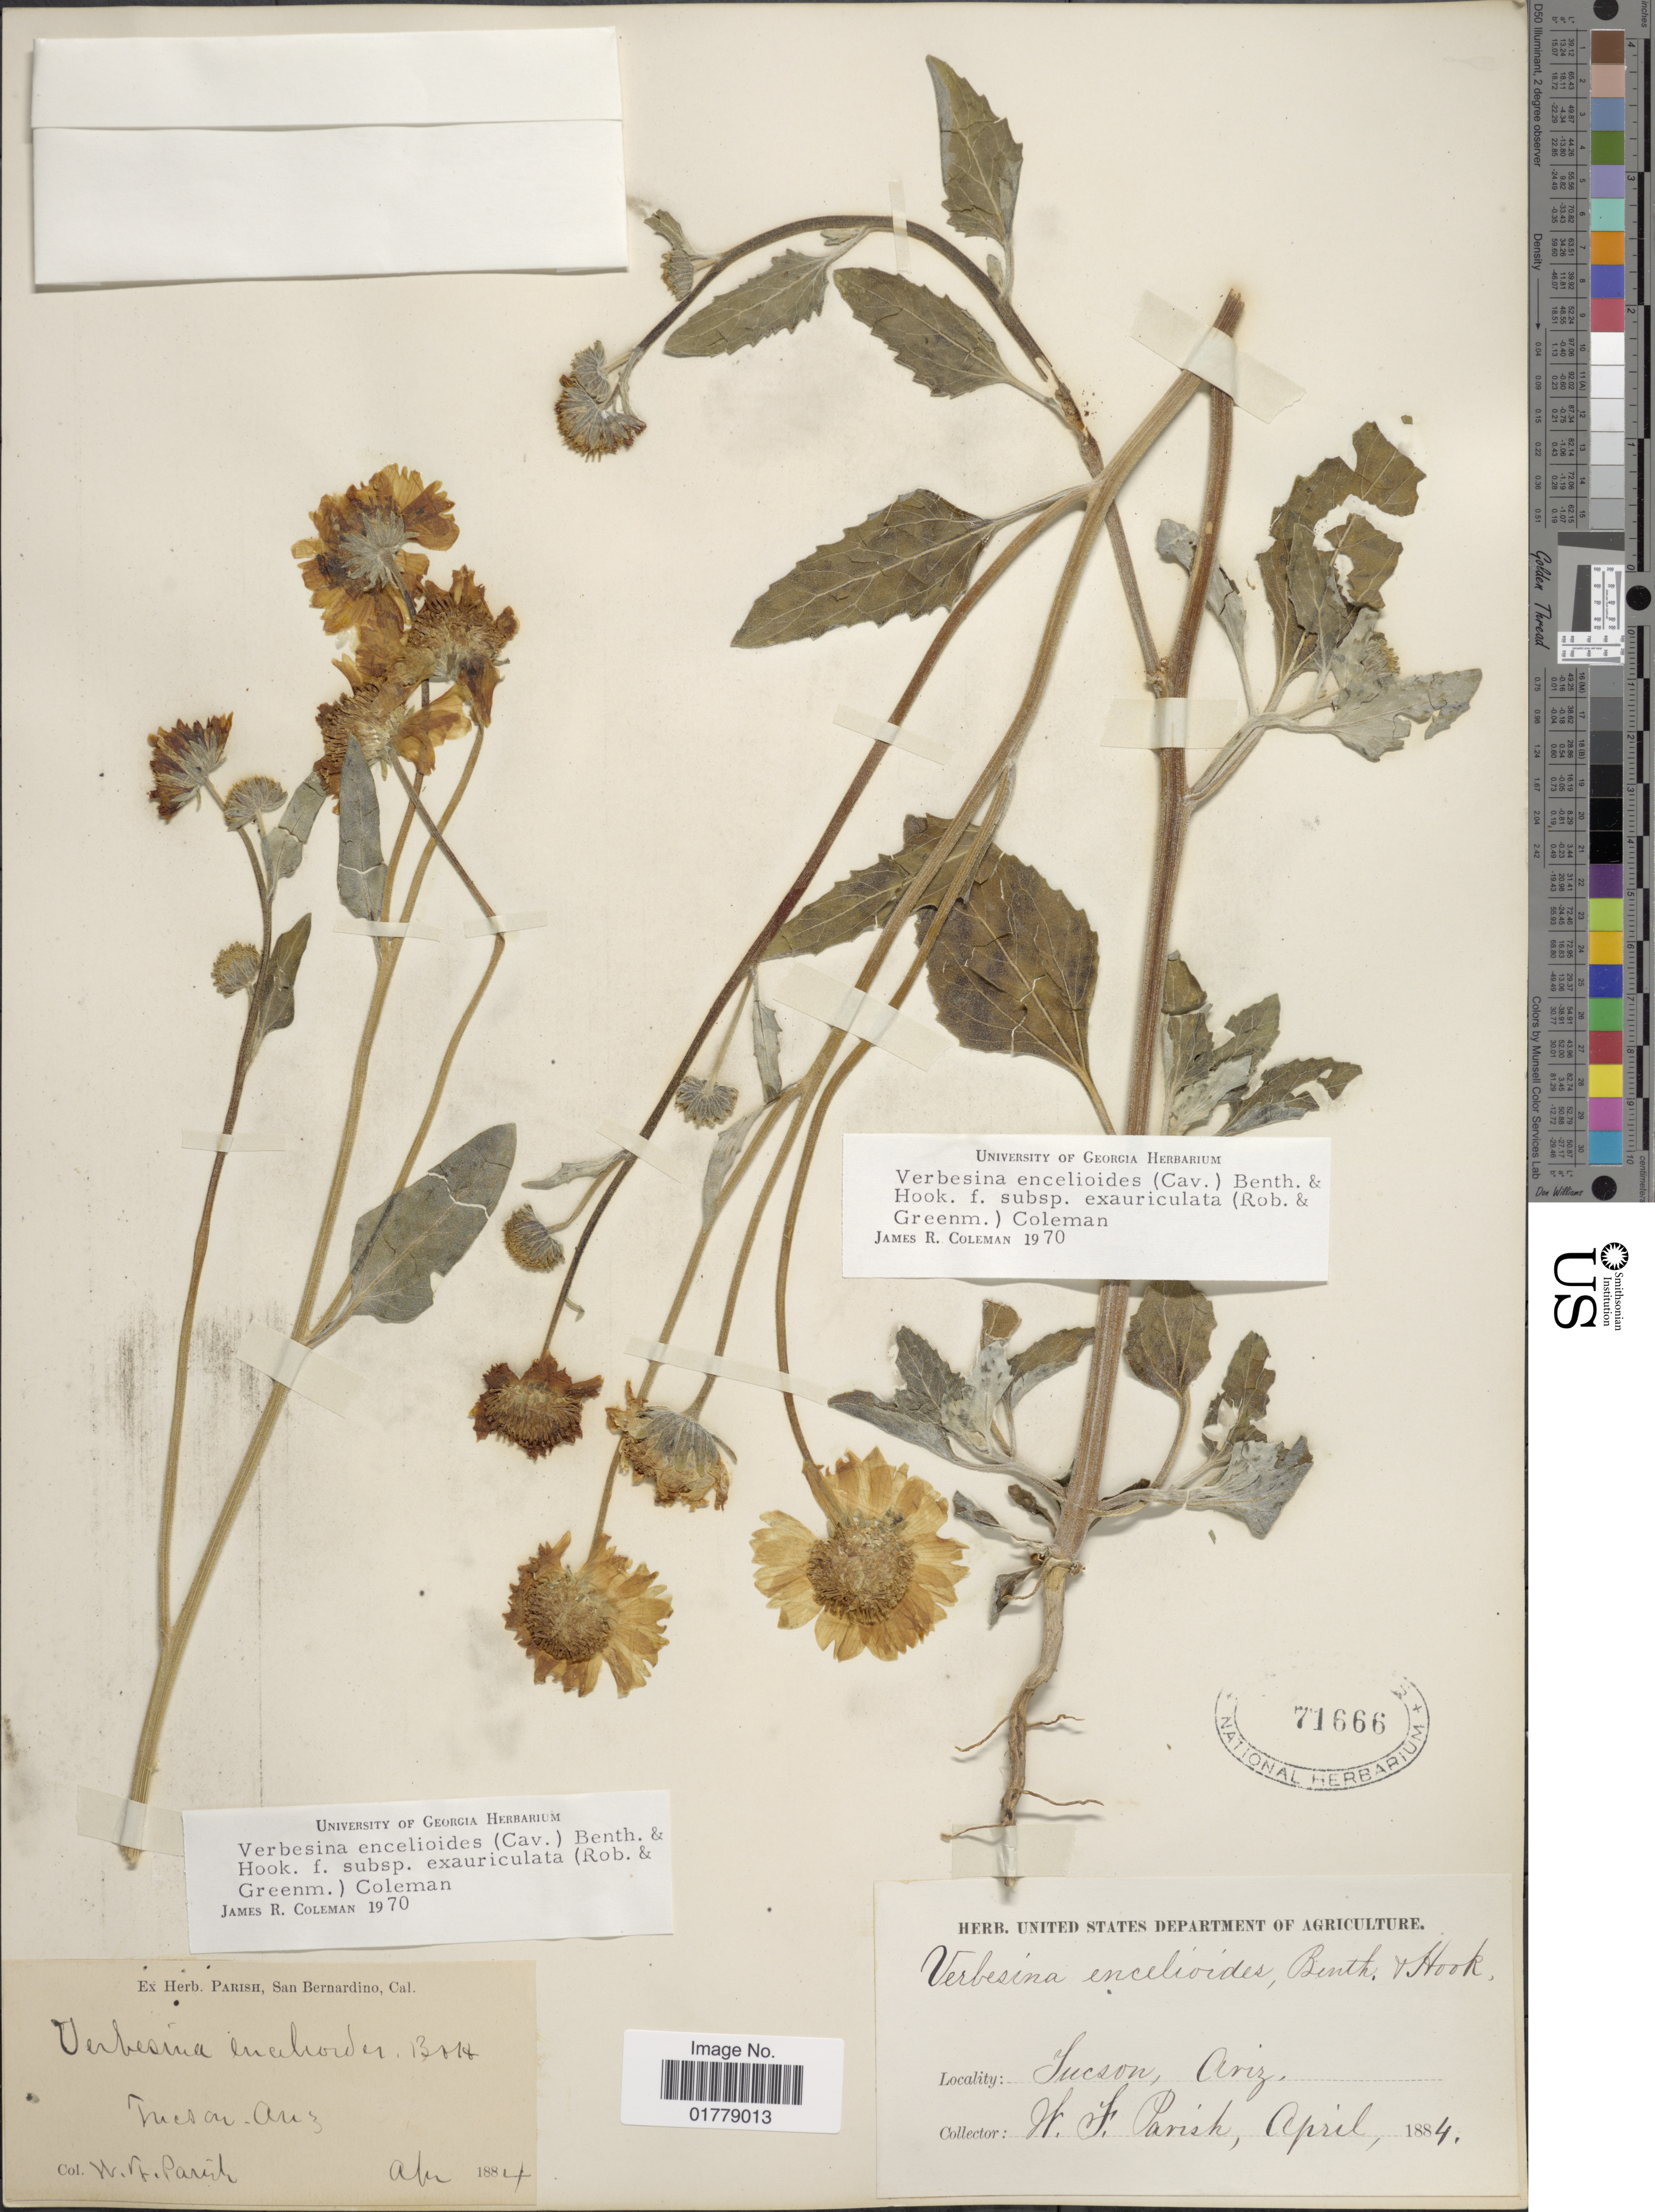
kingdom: Plantae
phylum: Tracheophyta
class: Magnoliopsida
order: Asterales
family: Asteraceae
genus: Verbesina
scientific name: Verbesina encelioides var. cana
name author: (B.L. Rob.) Greenm.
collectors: W. F. Parish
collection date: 1884-04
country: United States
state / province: Arizona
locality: Tucson, Ariz.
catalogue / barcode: US 71666